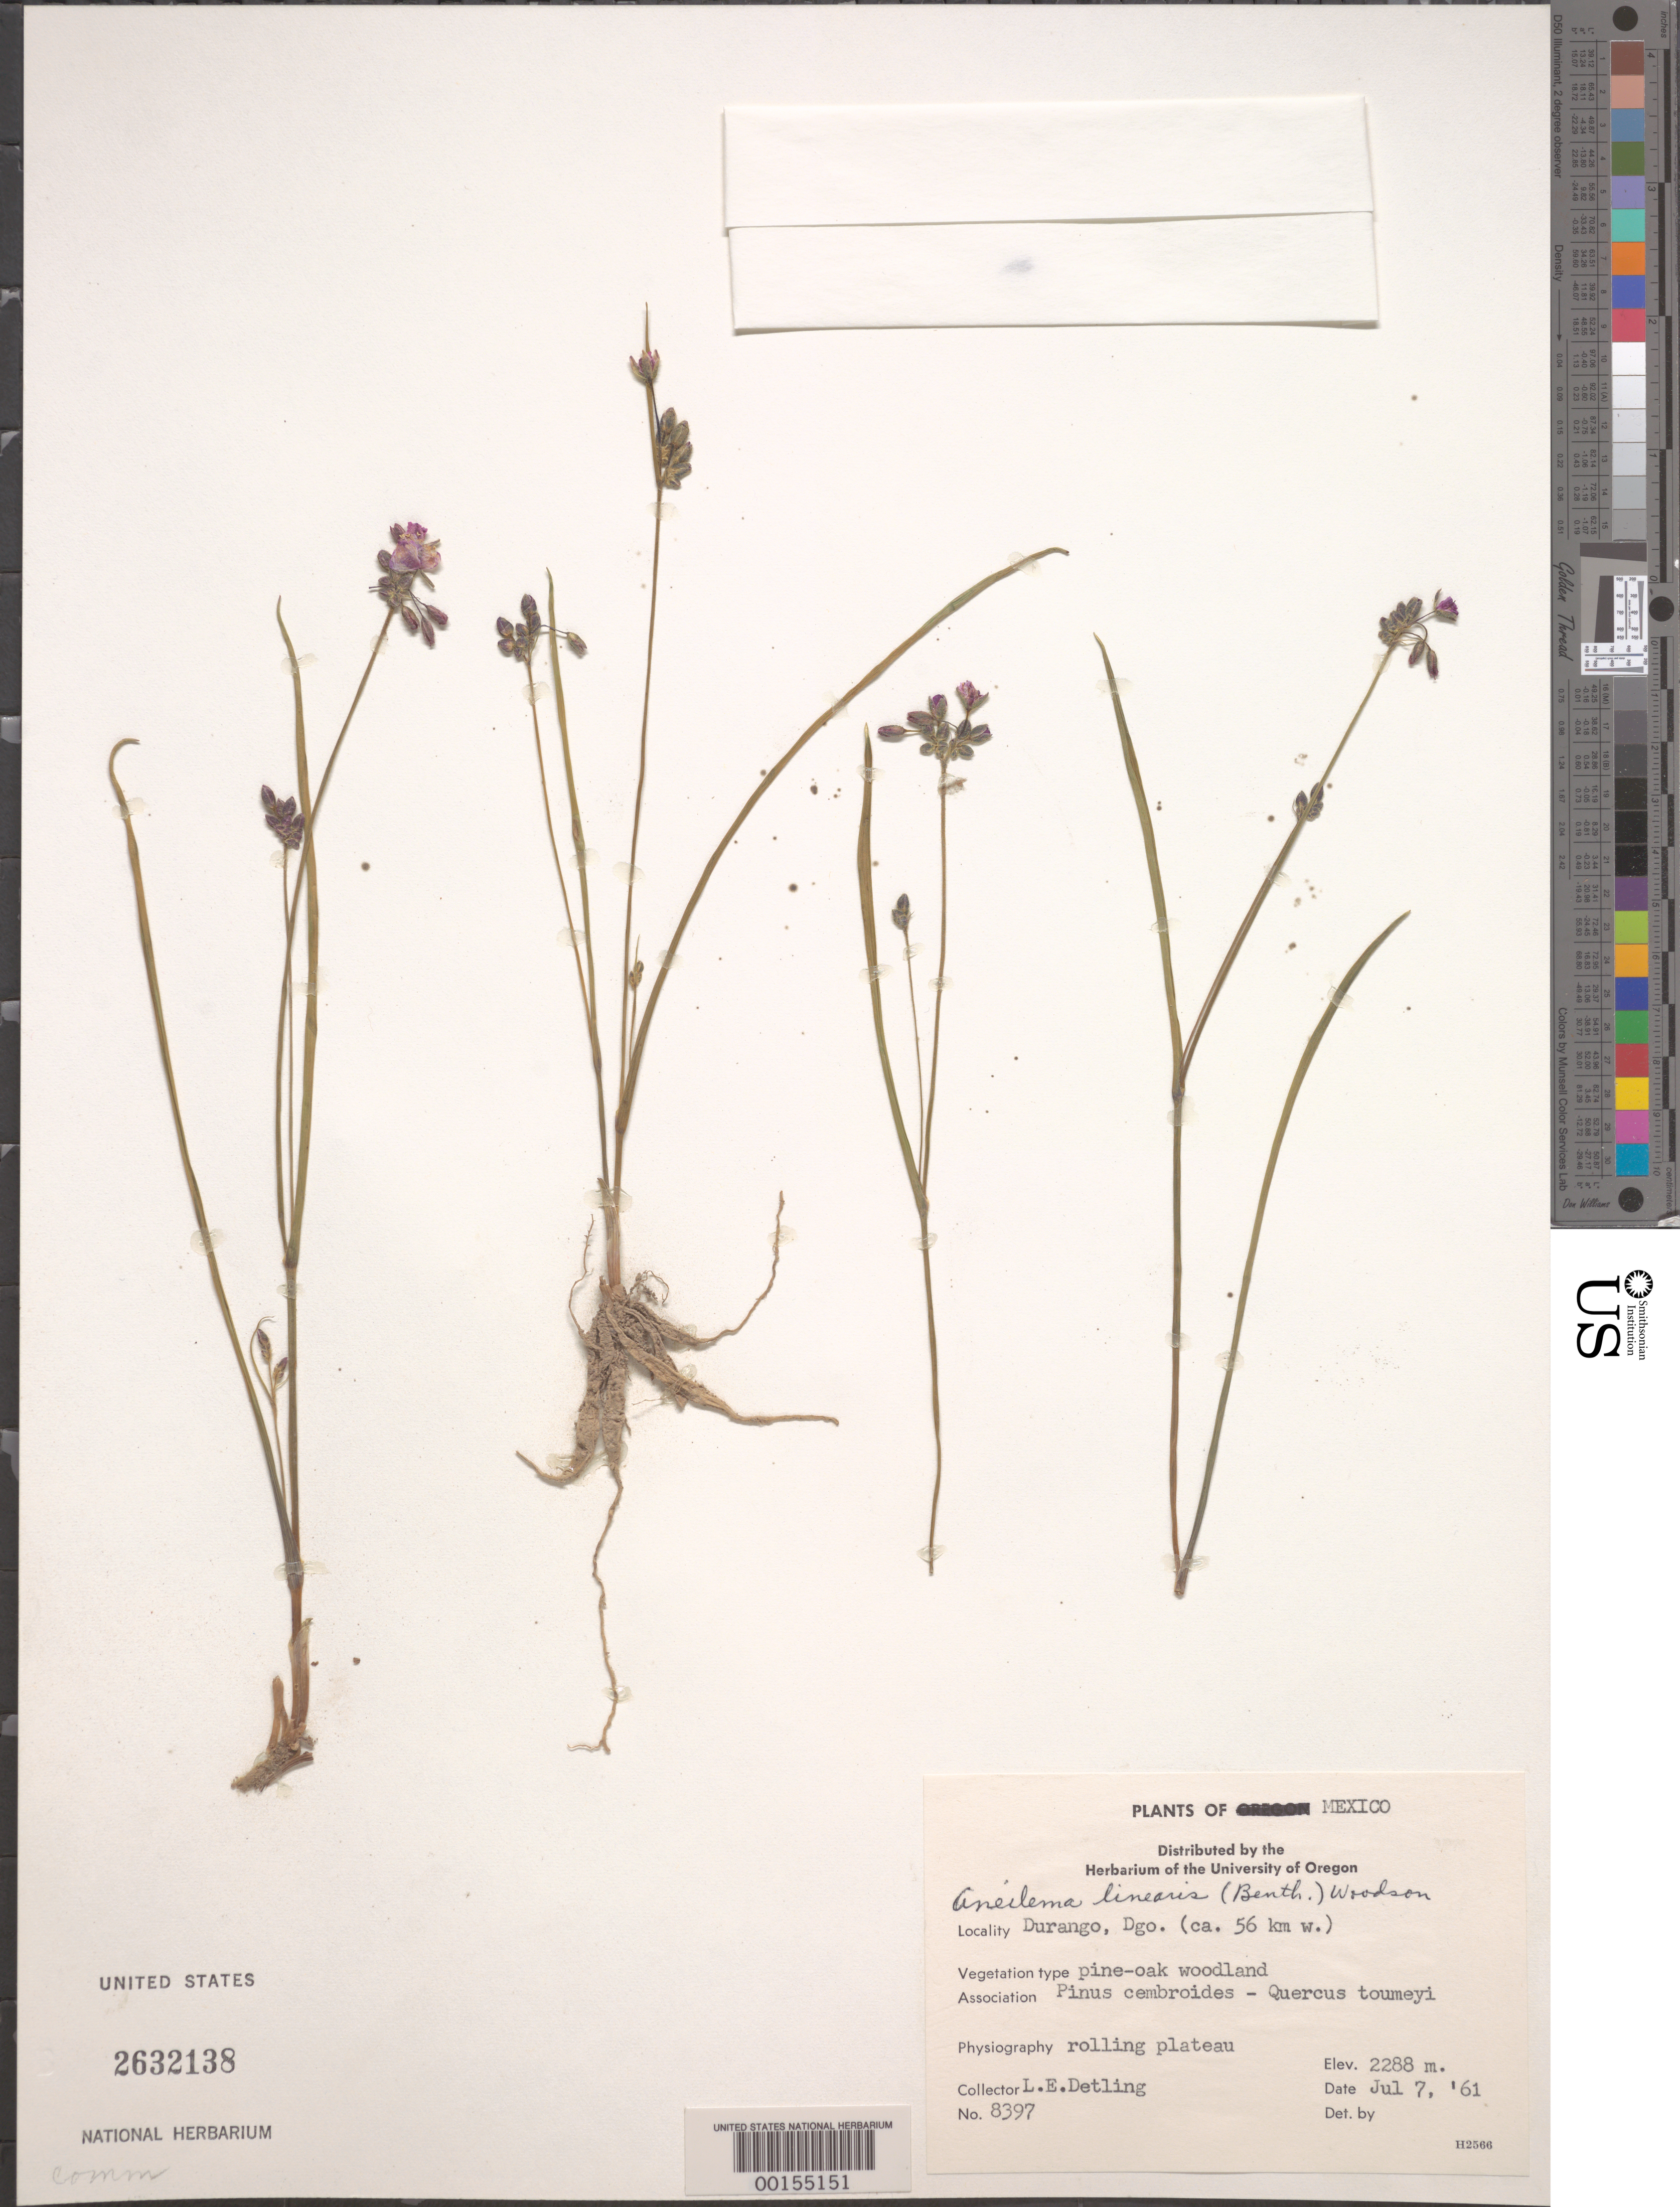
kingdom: Plantae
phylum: Tracheophyta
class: Liliopsida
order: Commelinales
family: Commelinaceae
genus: Gibasis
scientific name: Gibasis linearis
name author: (Benth.) Rohweder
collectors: L. E. Detling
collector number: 8397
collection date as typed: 07 Jul 1961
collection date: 1961-07-07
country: Mexico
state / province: Durango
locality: W of Durango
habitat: Pine-oak woodland, rolling plateau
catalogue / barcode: US 2632138